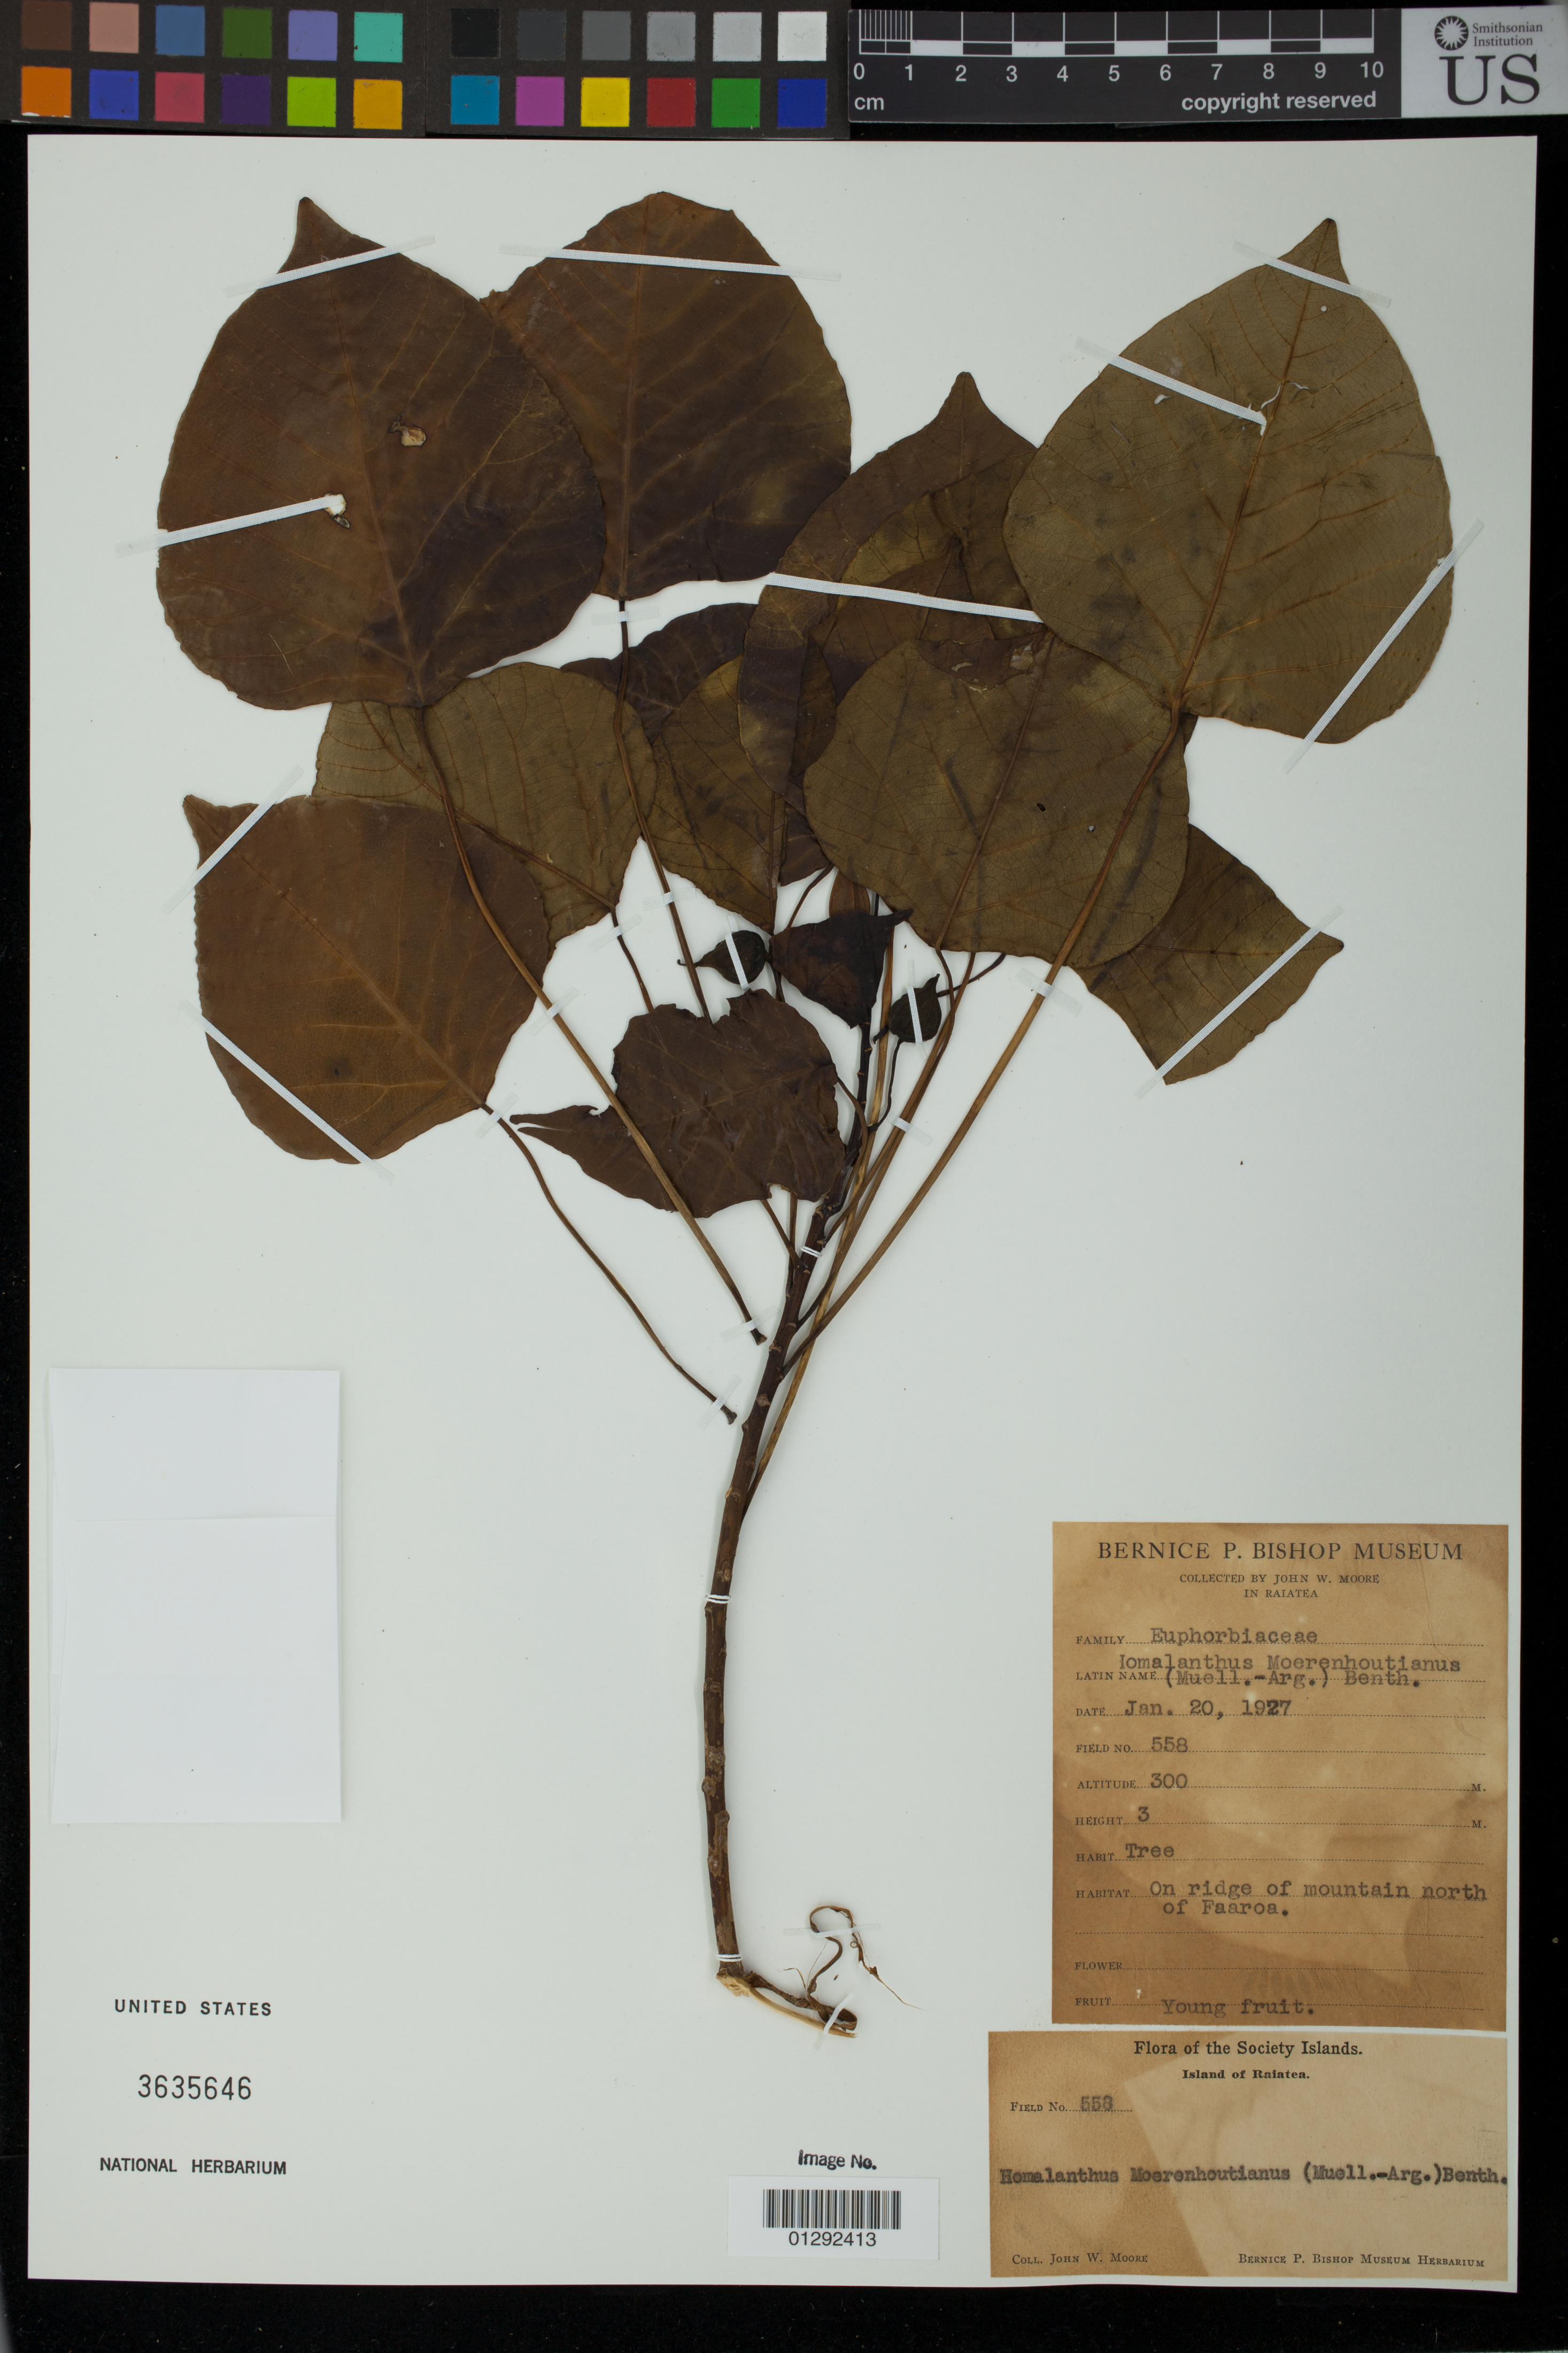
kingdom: Plantae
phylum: Tracheophyta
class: Magnoliopsida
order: Malpighiales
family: Euphorbiaceae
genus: Homalanthus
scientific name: Homalanthus nutans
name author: (G. Forst.) Guill.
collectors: J. W. Moore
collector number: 558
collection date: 1927-01-20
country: French Polynesia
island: Raiatea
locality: Raiatea. On ridge of mountain north of Faaroa. Society Islands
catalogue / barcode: US 3635646